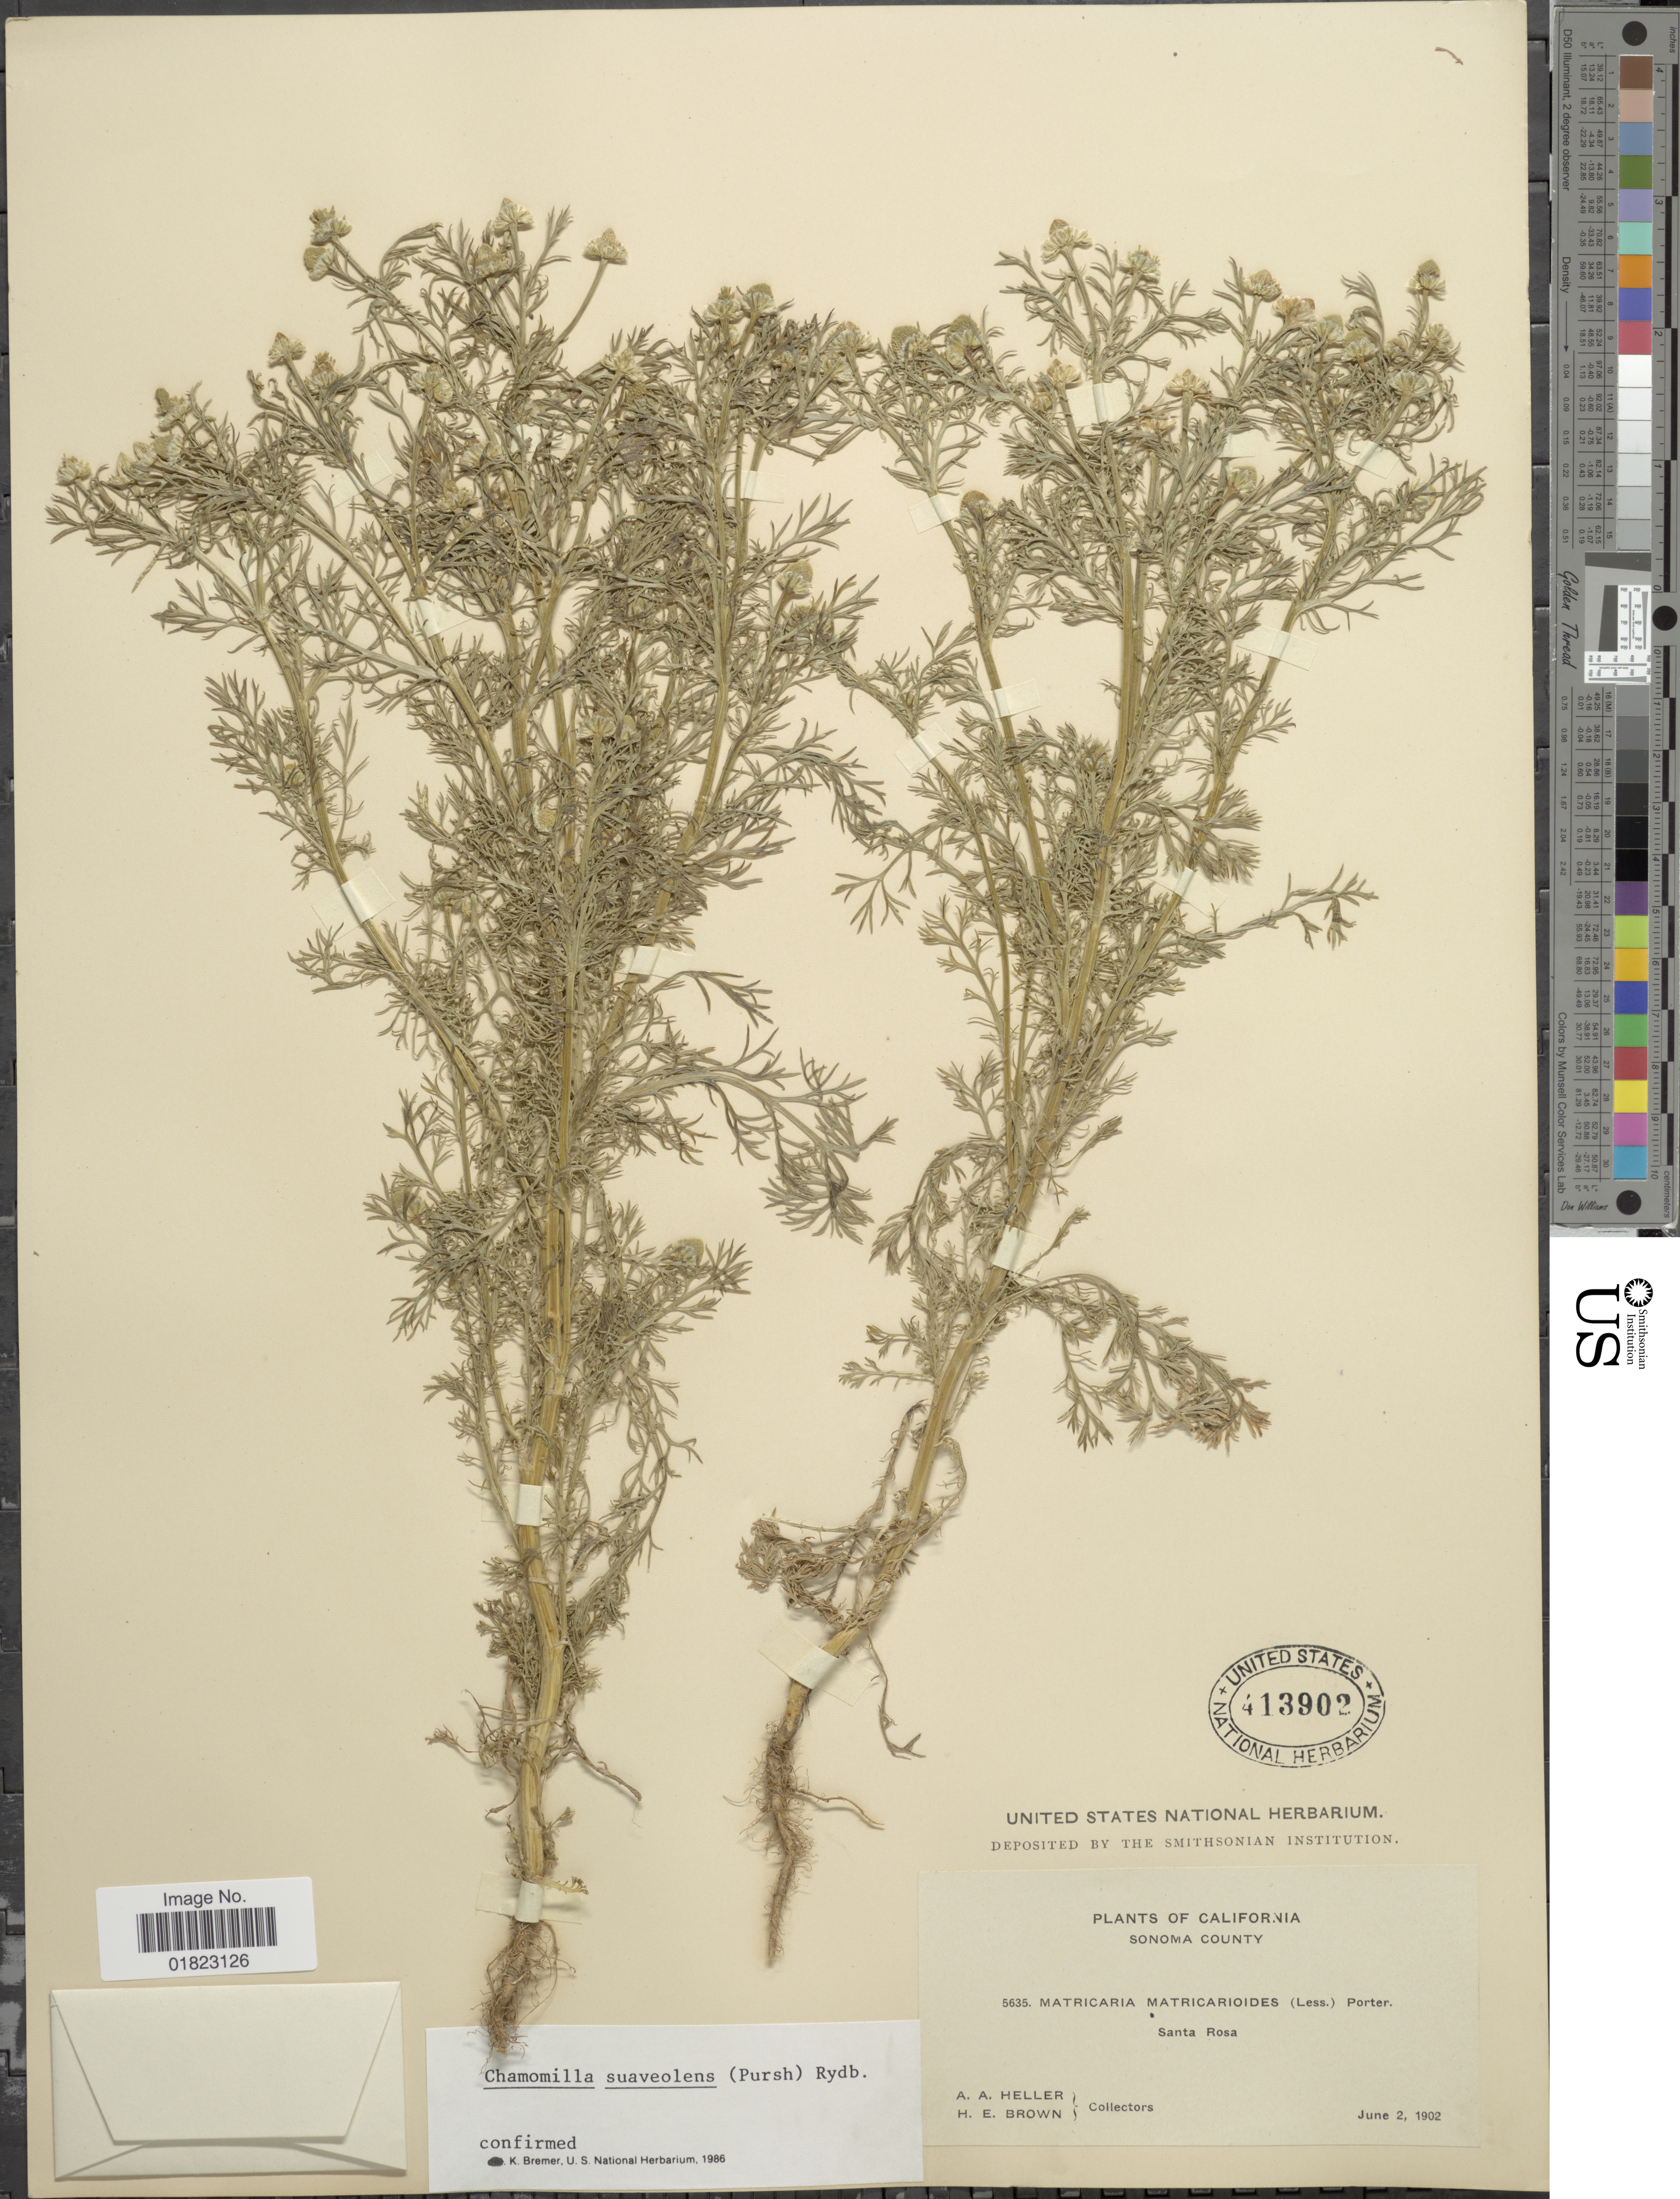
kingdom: Plantae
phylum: Tracheophyta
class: Magnoliopsida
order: Asterales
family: Asteraceae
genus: Matricaria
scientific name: Matricaria matricarioides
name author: (Less.) Porter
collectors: A. A. Heller & H. E. Brown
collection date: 1902-06-02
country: United States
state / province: California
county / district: Sonoma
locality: Sonomo County, Santa Rosa.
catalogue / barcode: US 413902